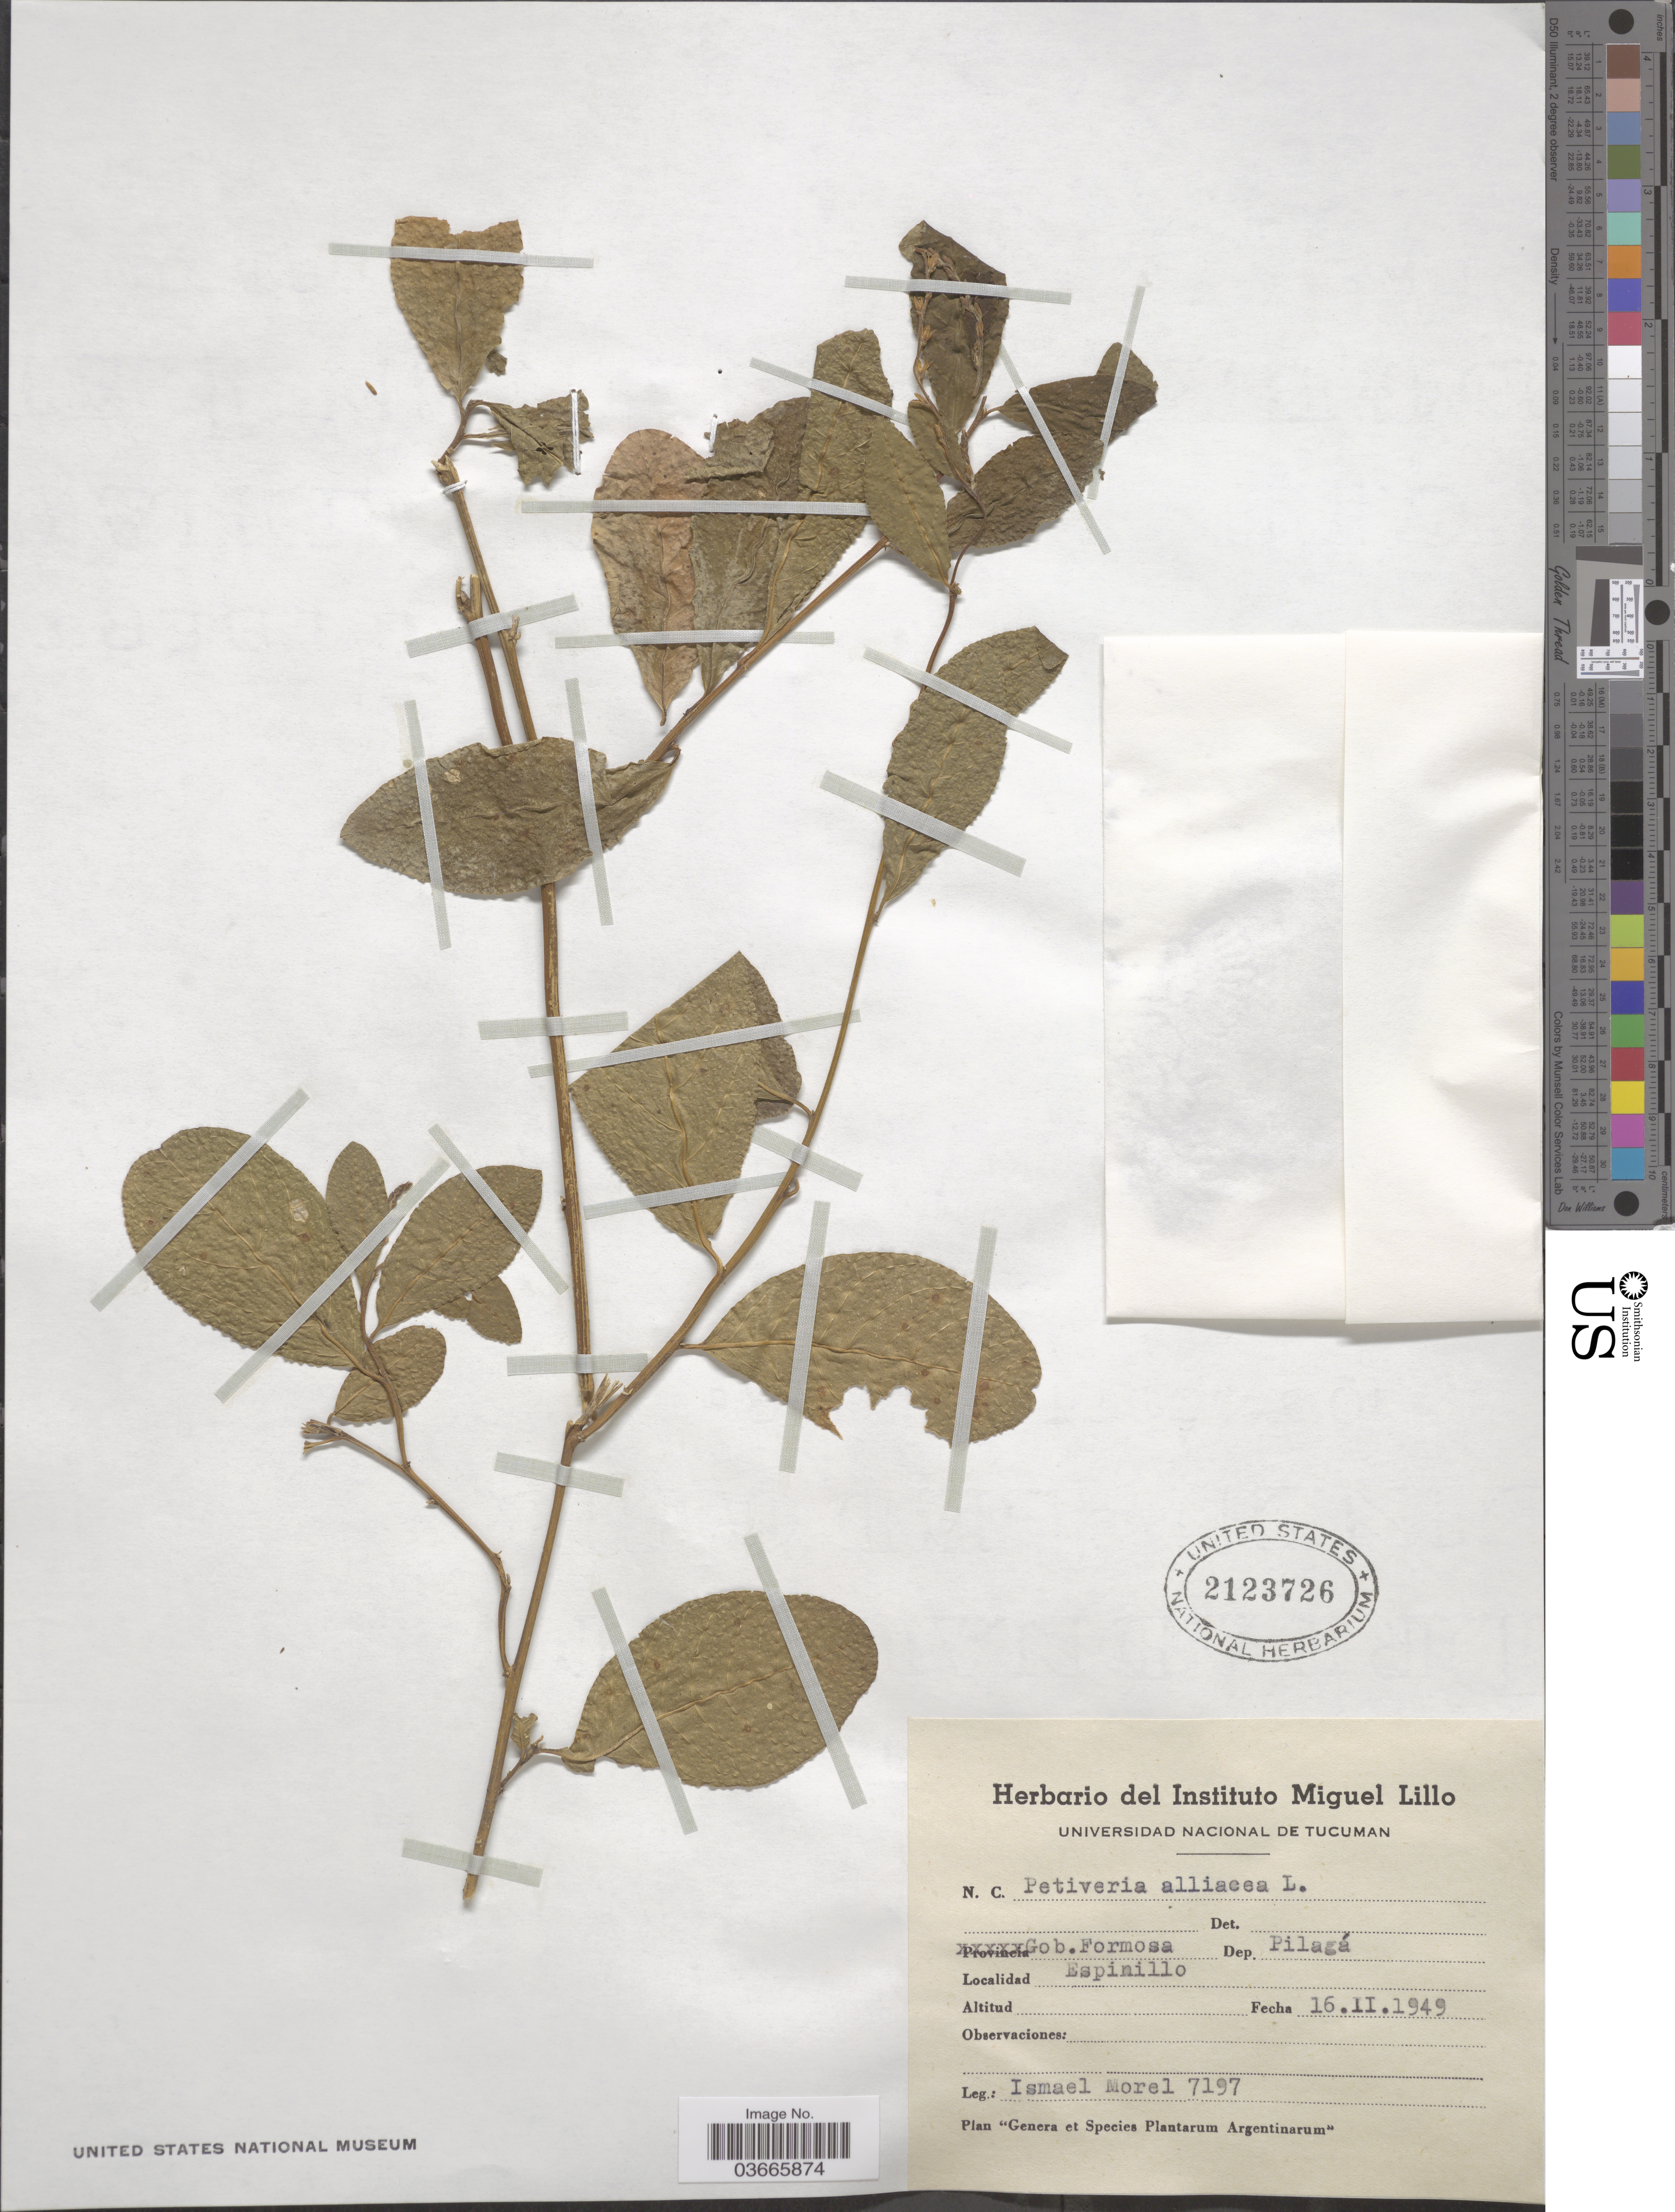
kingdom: Plantae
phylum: Tracheophyta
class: Magnoliopsida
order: Caryophyllales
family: Phytolaccaceae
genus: Petiveria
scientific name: Petiveria alliacea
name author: L.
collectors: I. Morel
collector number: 7197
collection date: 1949-02-16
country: Argentina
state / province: Formosa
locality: Gob. Formosa. Dep. Pilagá. Espinillo.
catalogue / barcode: US 2123726